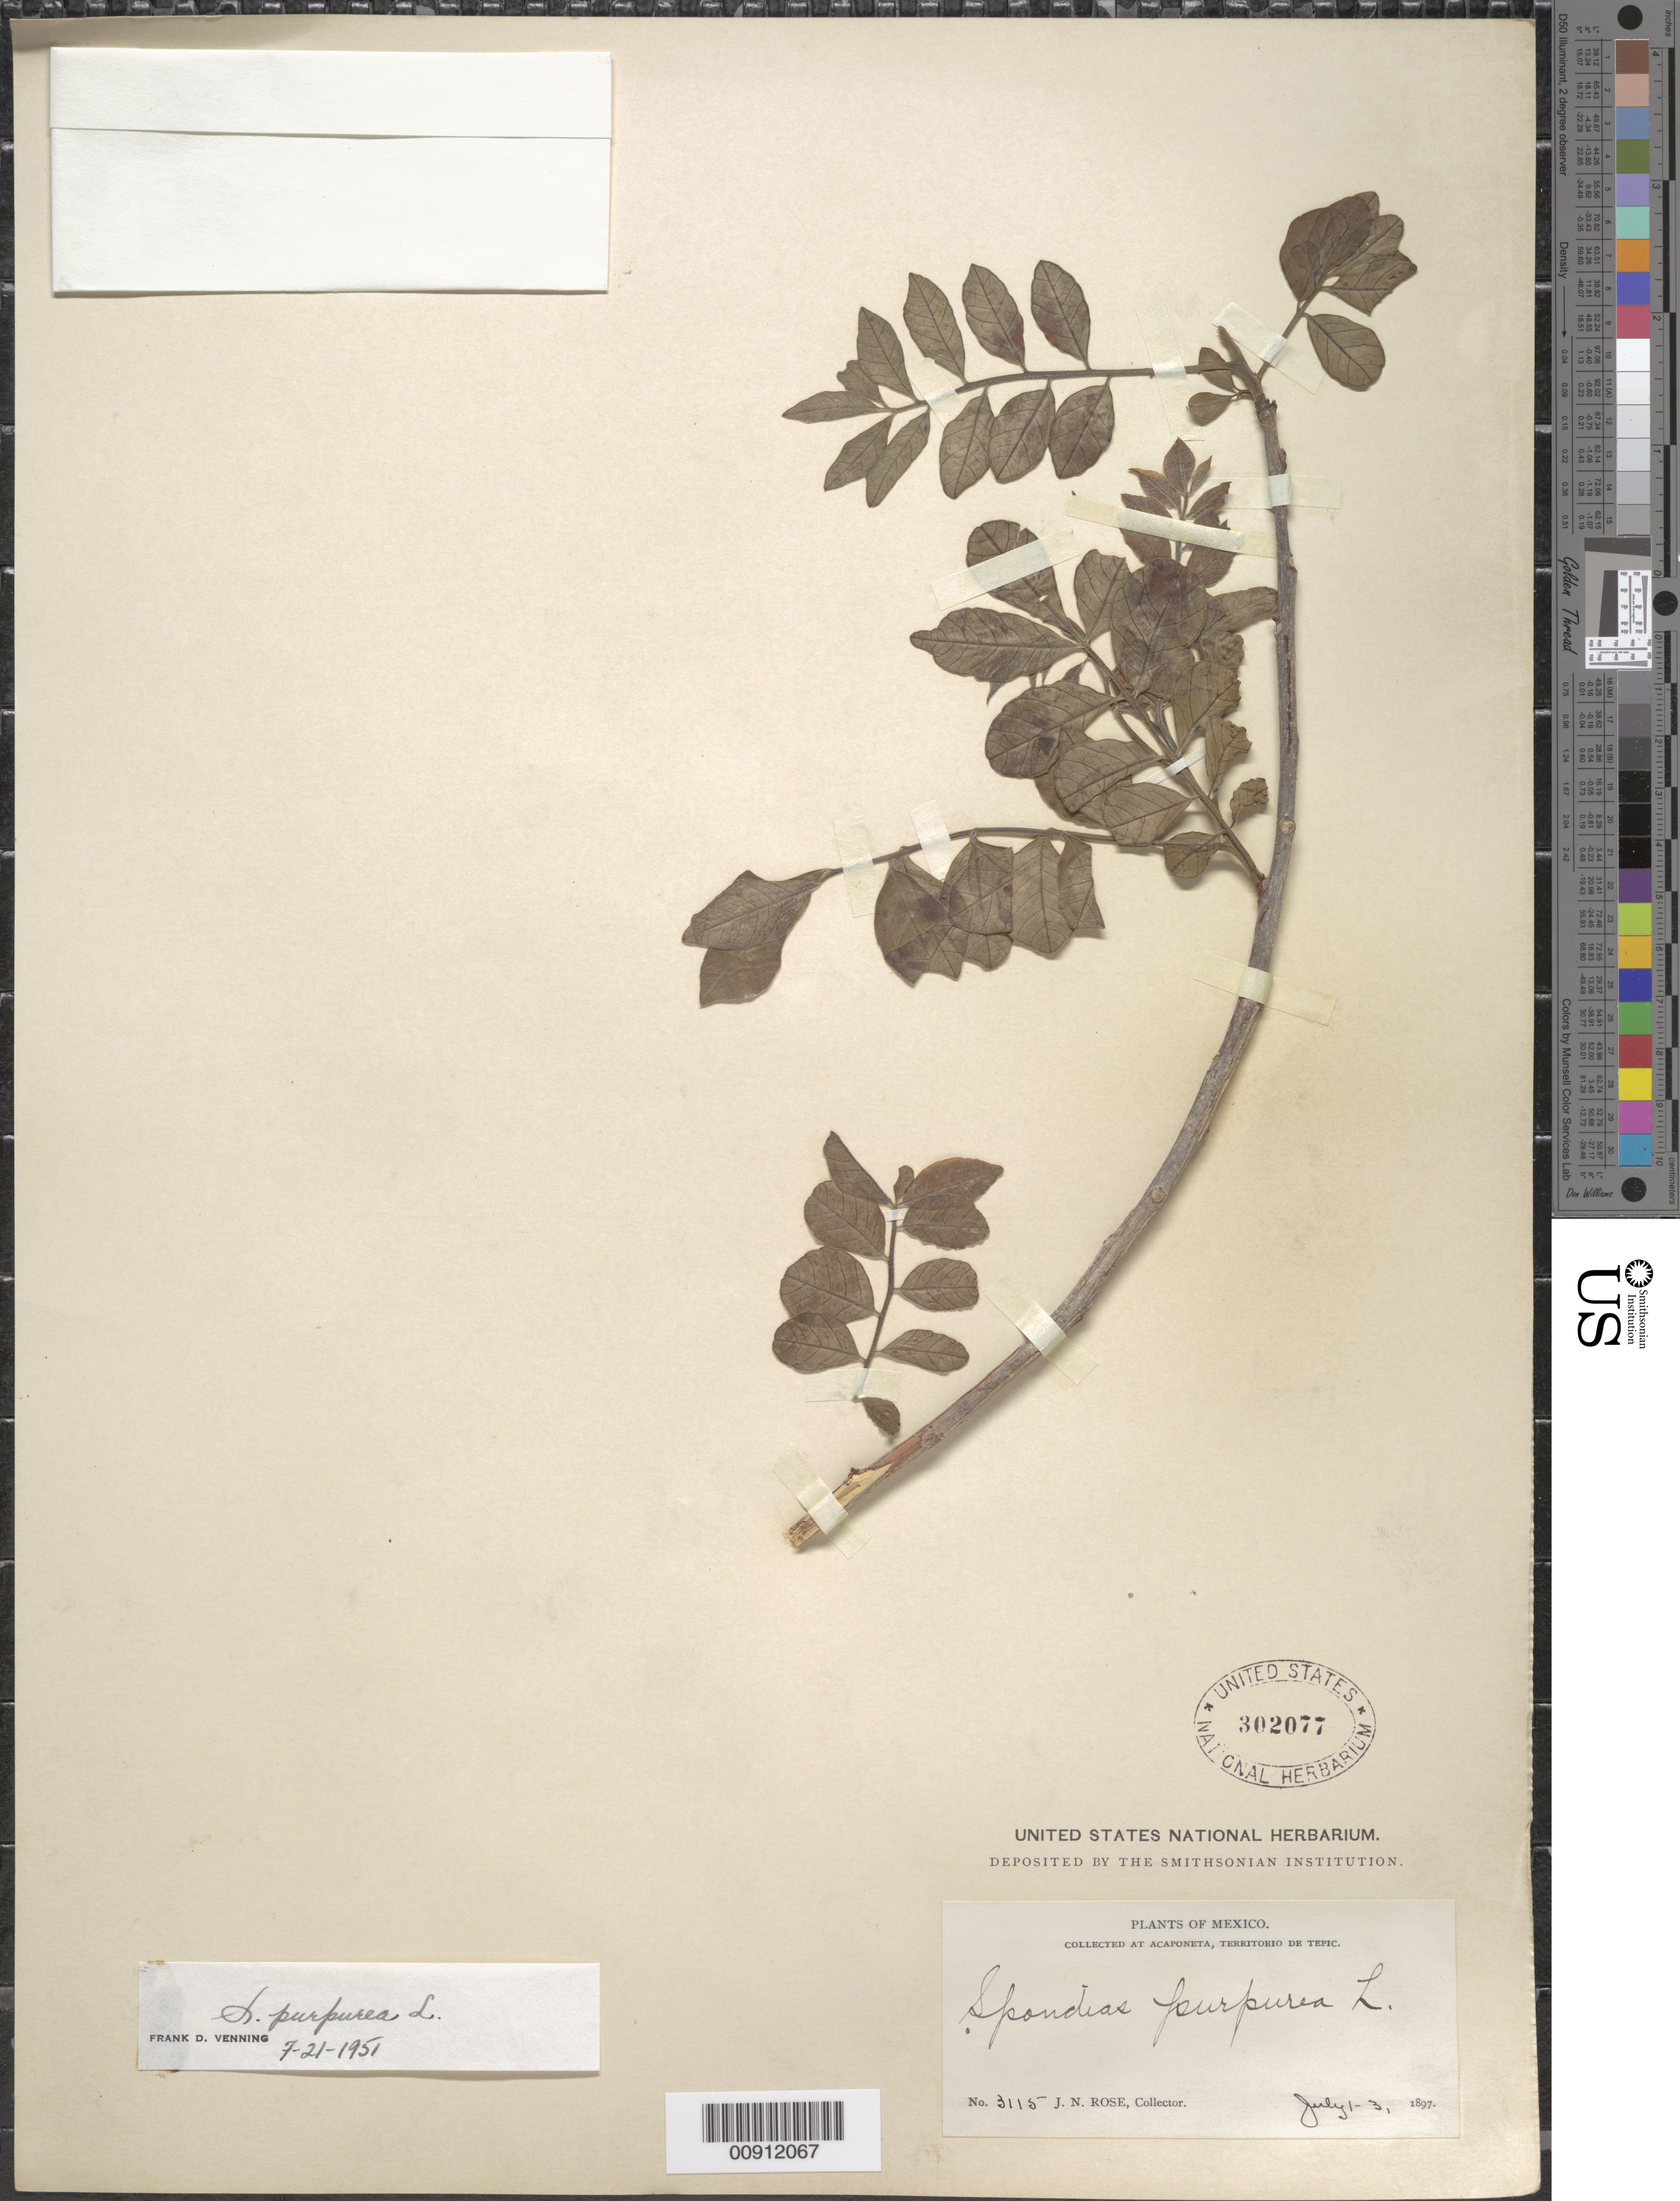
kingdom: Plantae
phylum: Tracheophyta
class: Magnoliopsida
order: Sapindales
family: Anacardiaceae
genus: Spondias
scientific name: Spondias purpurea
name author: L.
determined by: Mitchell, John D.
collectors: J. N. Rose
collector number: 3115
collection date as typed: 01 Jul 1897 to 03 Jul 1897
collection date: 1897-07-01/1897-07-03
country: Mexico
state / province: Nayarit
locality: Acaponeta, Territorio de Tepic.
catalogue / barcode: US 302077